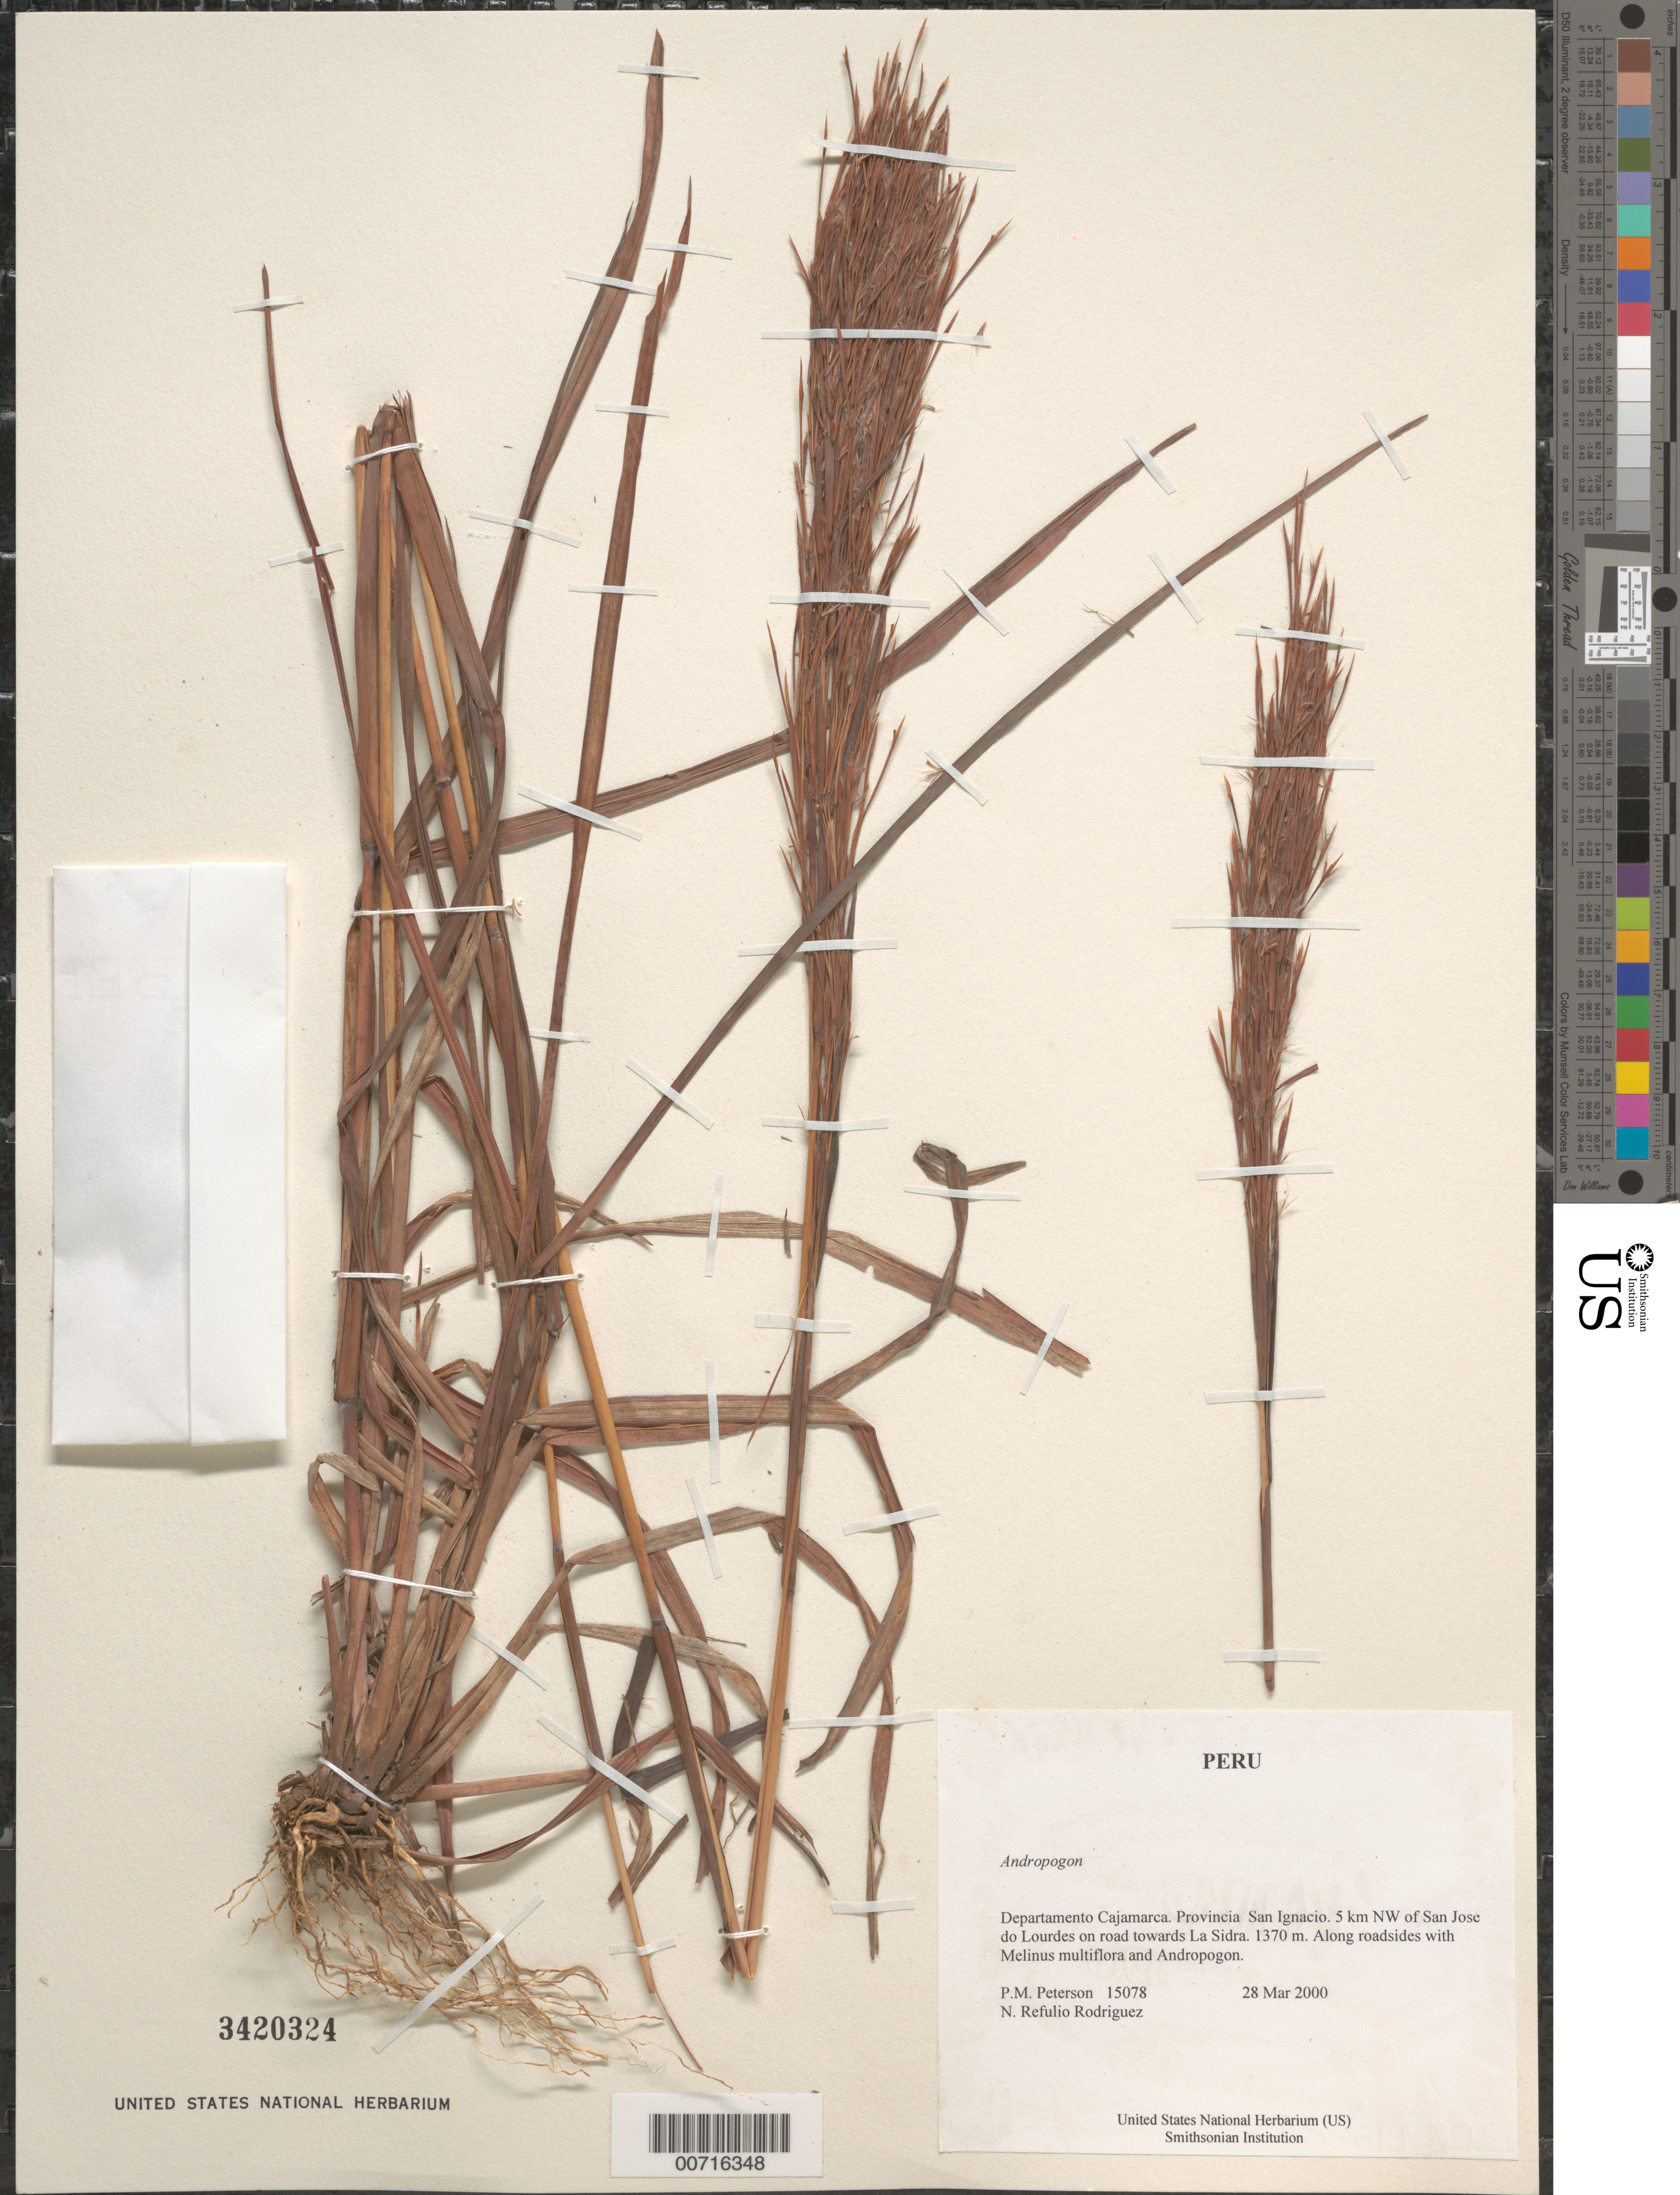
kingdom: Plantae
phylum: Tracheophyta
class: Liliopsida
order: Poales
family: Poaceae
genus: Andropogon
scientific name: Andropogon sp.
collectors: P. M. Peterson & N. Refulio-Rodríguez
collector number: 15078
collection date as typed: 28 Mar 2000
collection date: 2000-03-28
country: Peru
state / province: Cajamarca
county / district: San Ignacio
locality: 5 km NW of San Jose do Lourdes on road towards La Sidra.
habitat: Along roadsides with Melinus multiflora and Andropogon.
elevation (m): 1370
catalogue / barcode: US 3420324